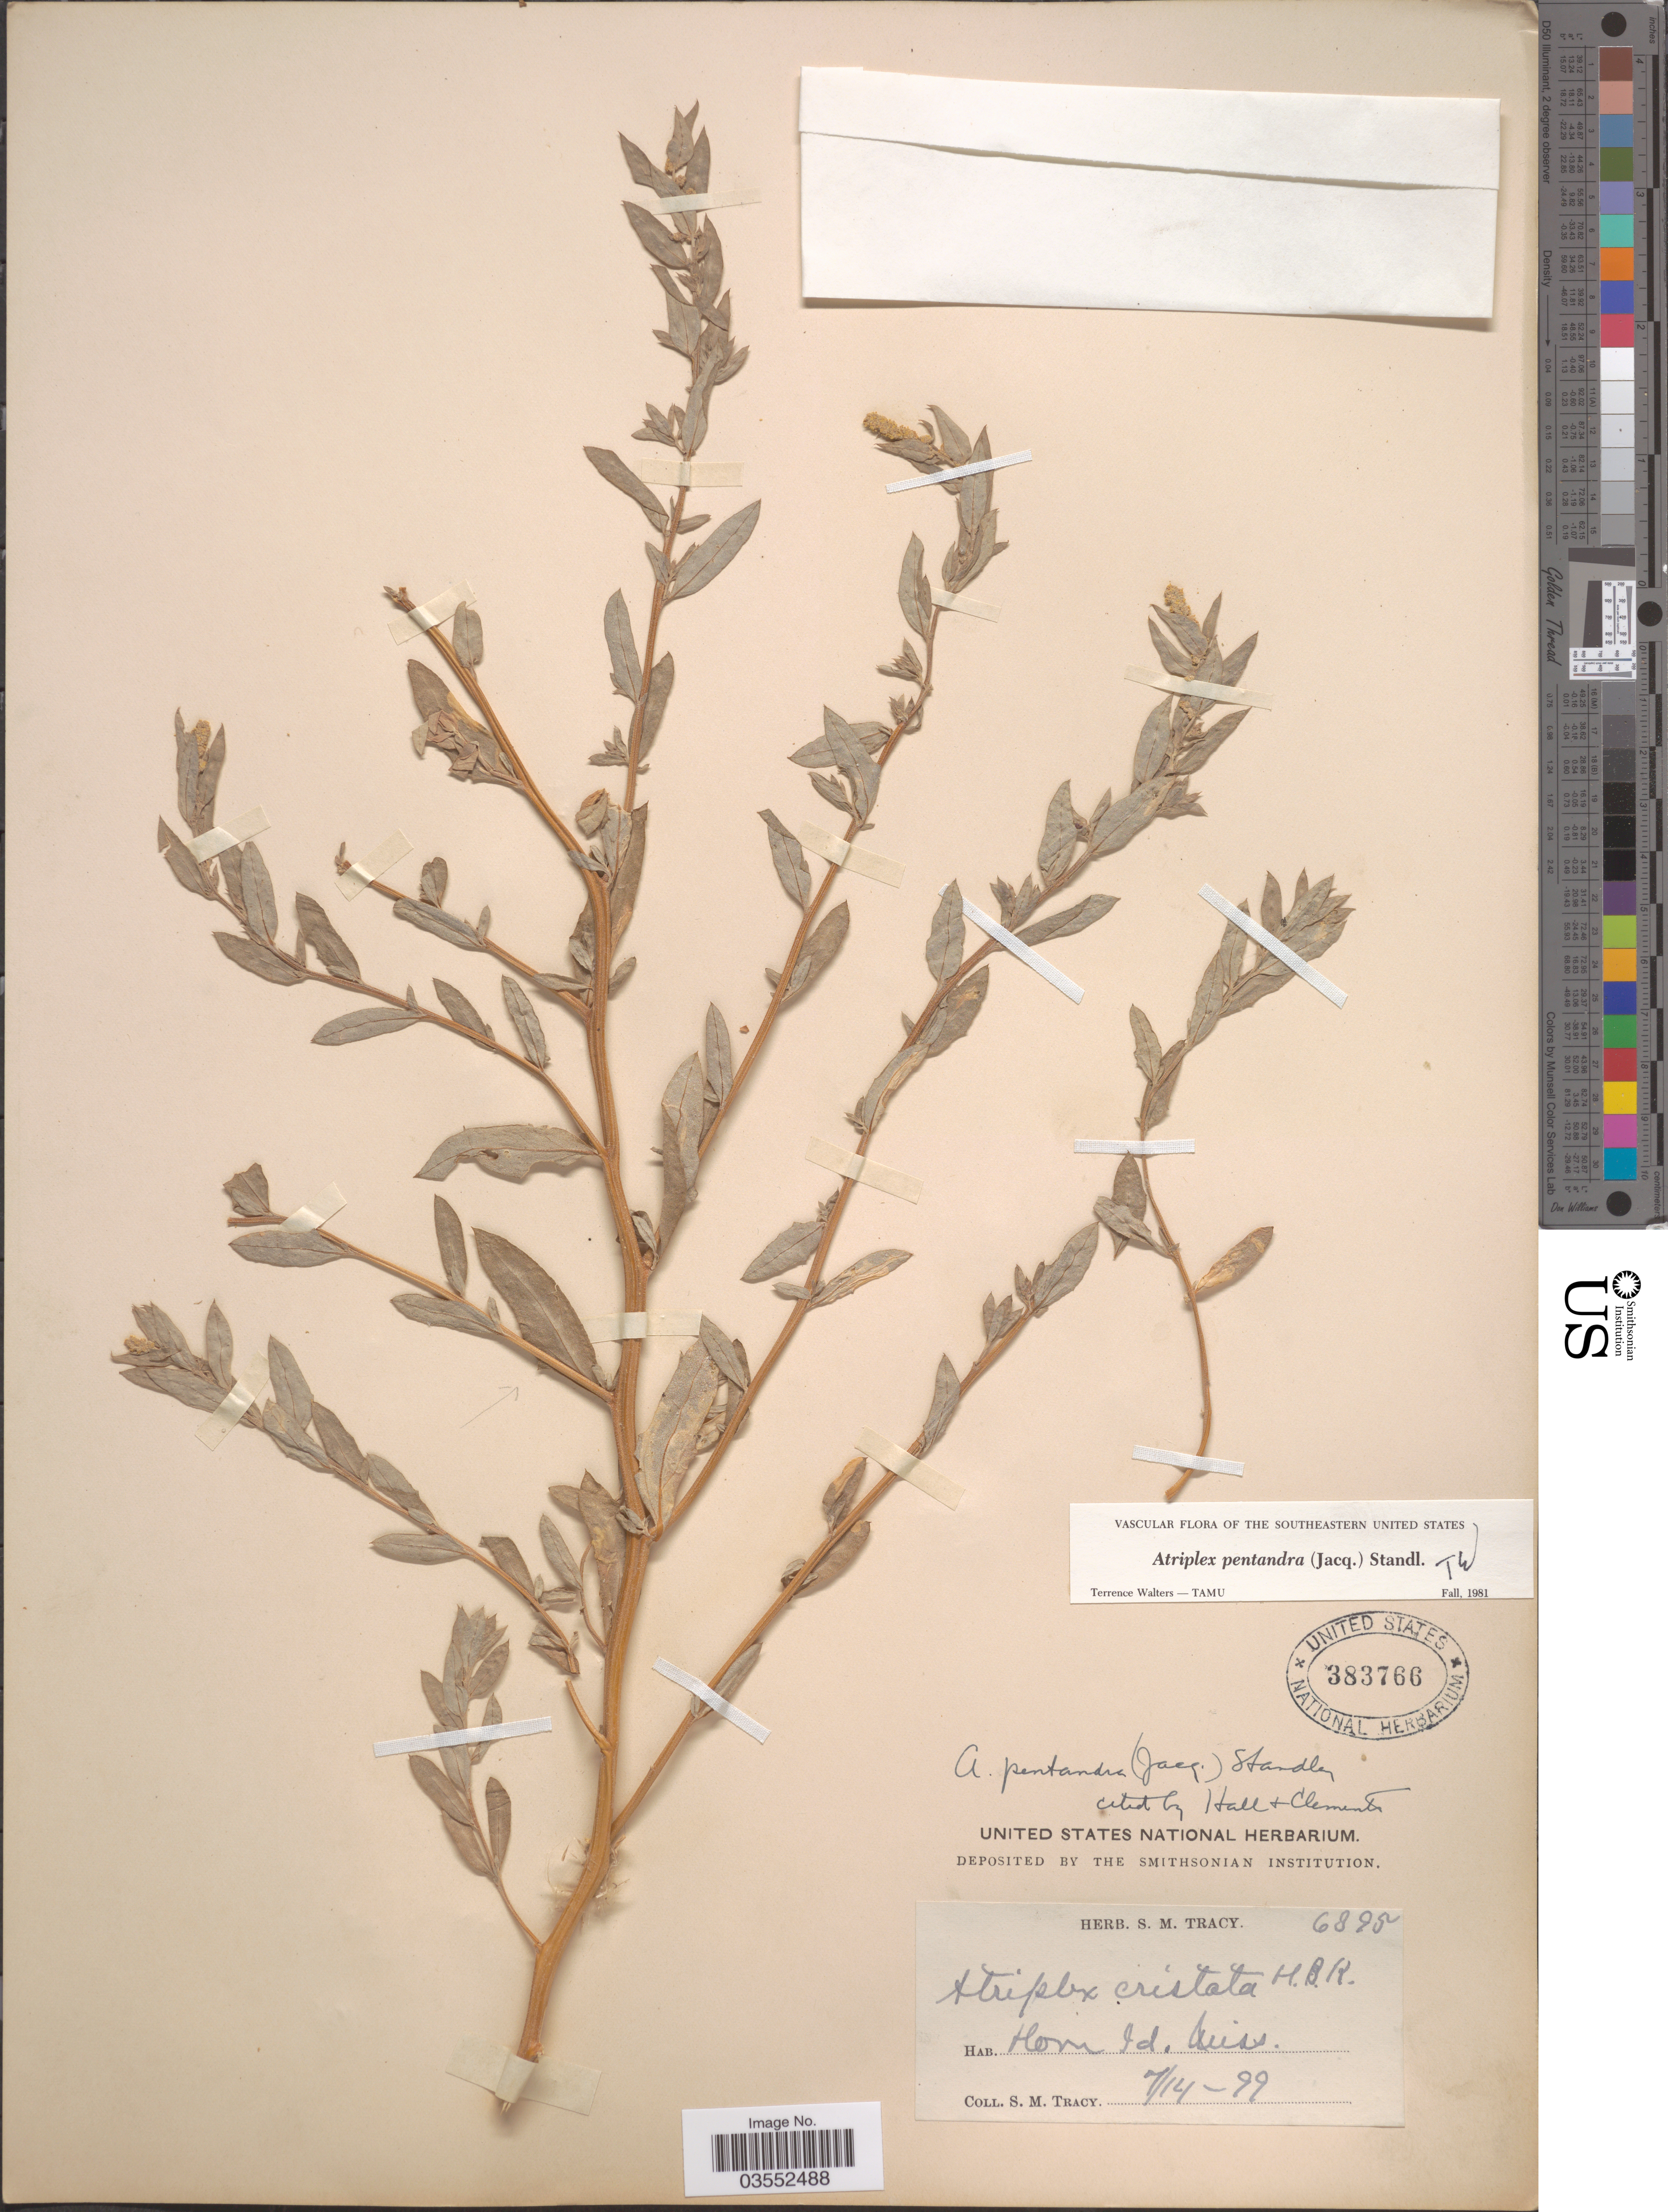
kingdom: Plantae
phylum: Tracheophyta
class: Magnoliopsida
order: Caryophyllales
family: Amaranthaceae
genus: Atriplex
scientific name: Atriplex pentandra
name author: (Jacq.) Standl.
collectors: S. M. Tracy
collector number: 6895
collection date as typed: Transcribed d/m/y: 14/7/99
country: United States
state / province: Mississippi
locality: Horn Id.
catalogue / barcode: US 383766